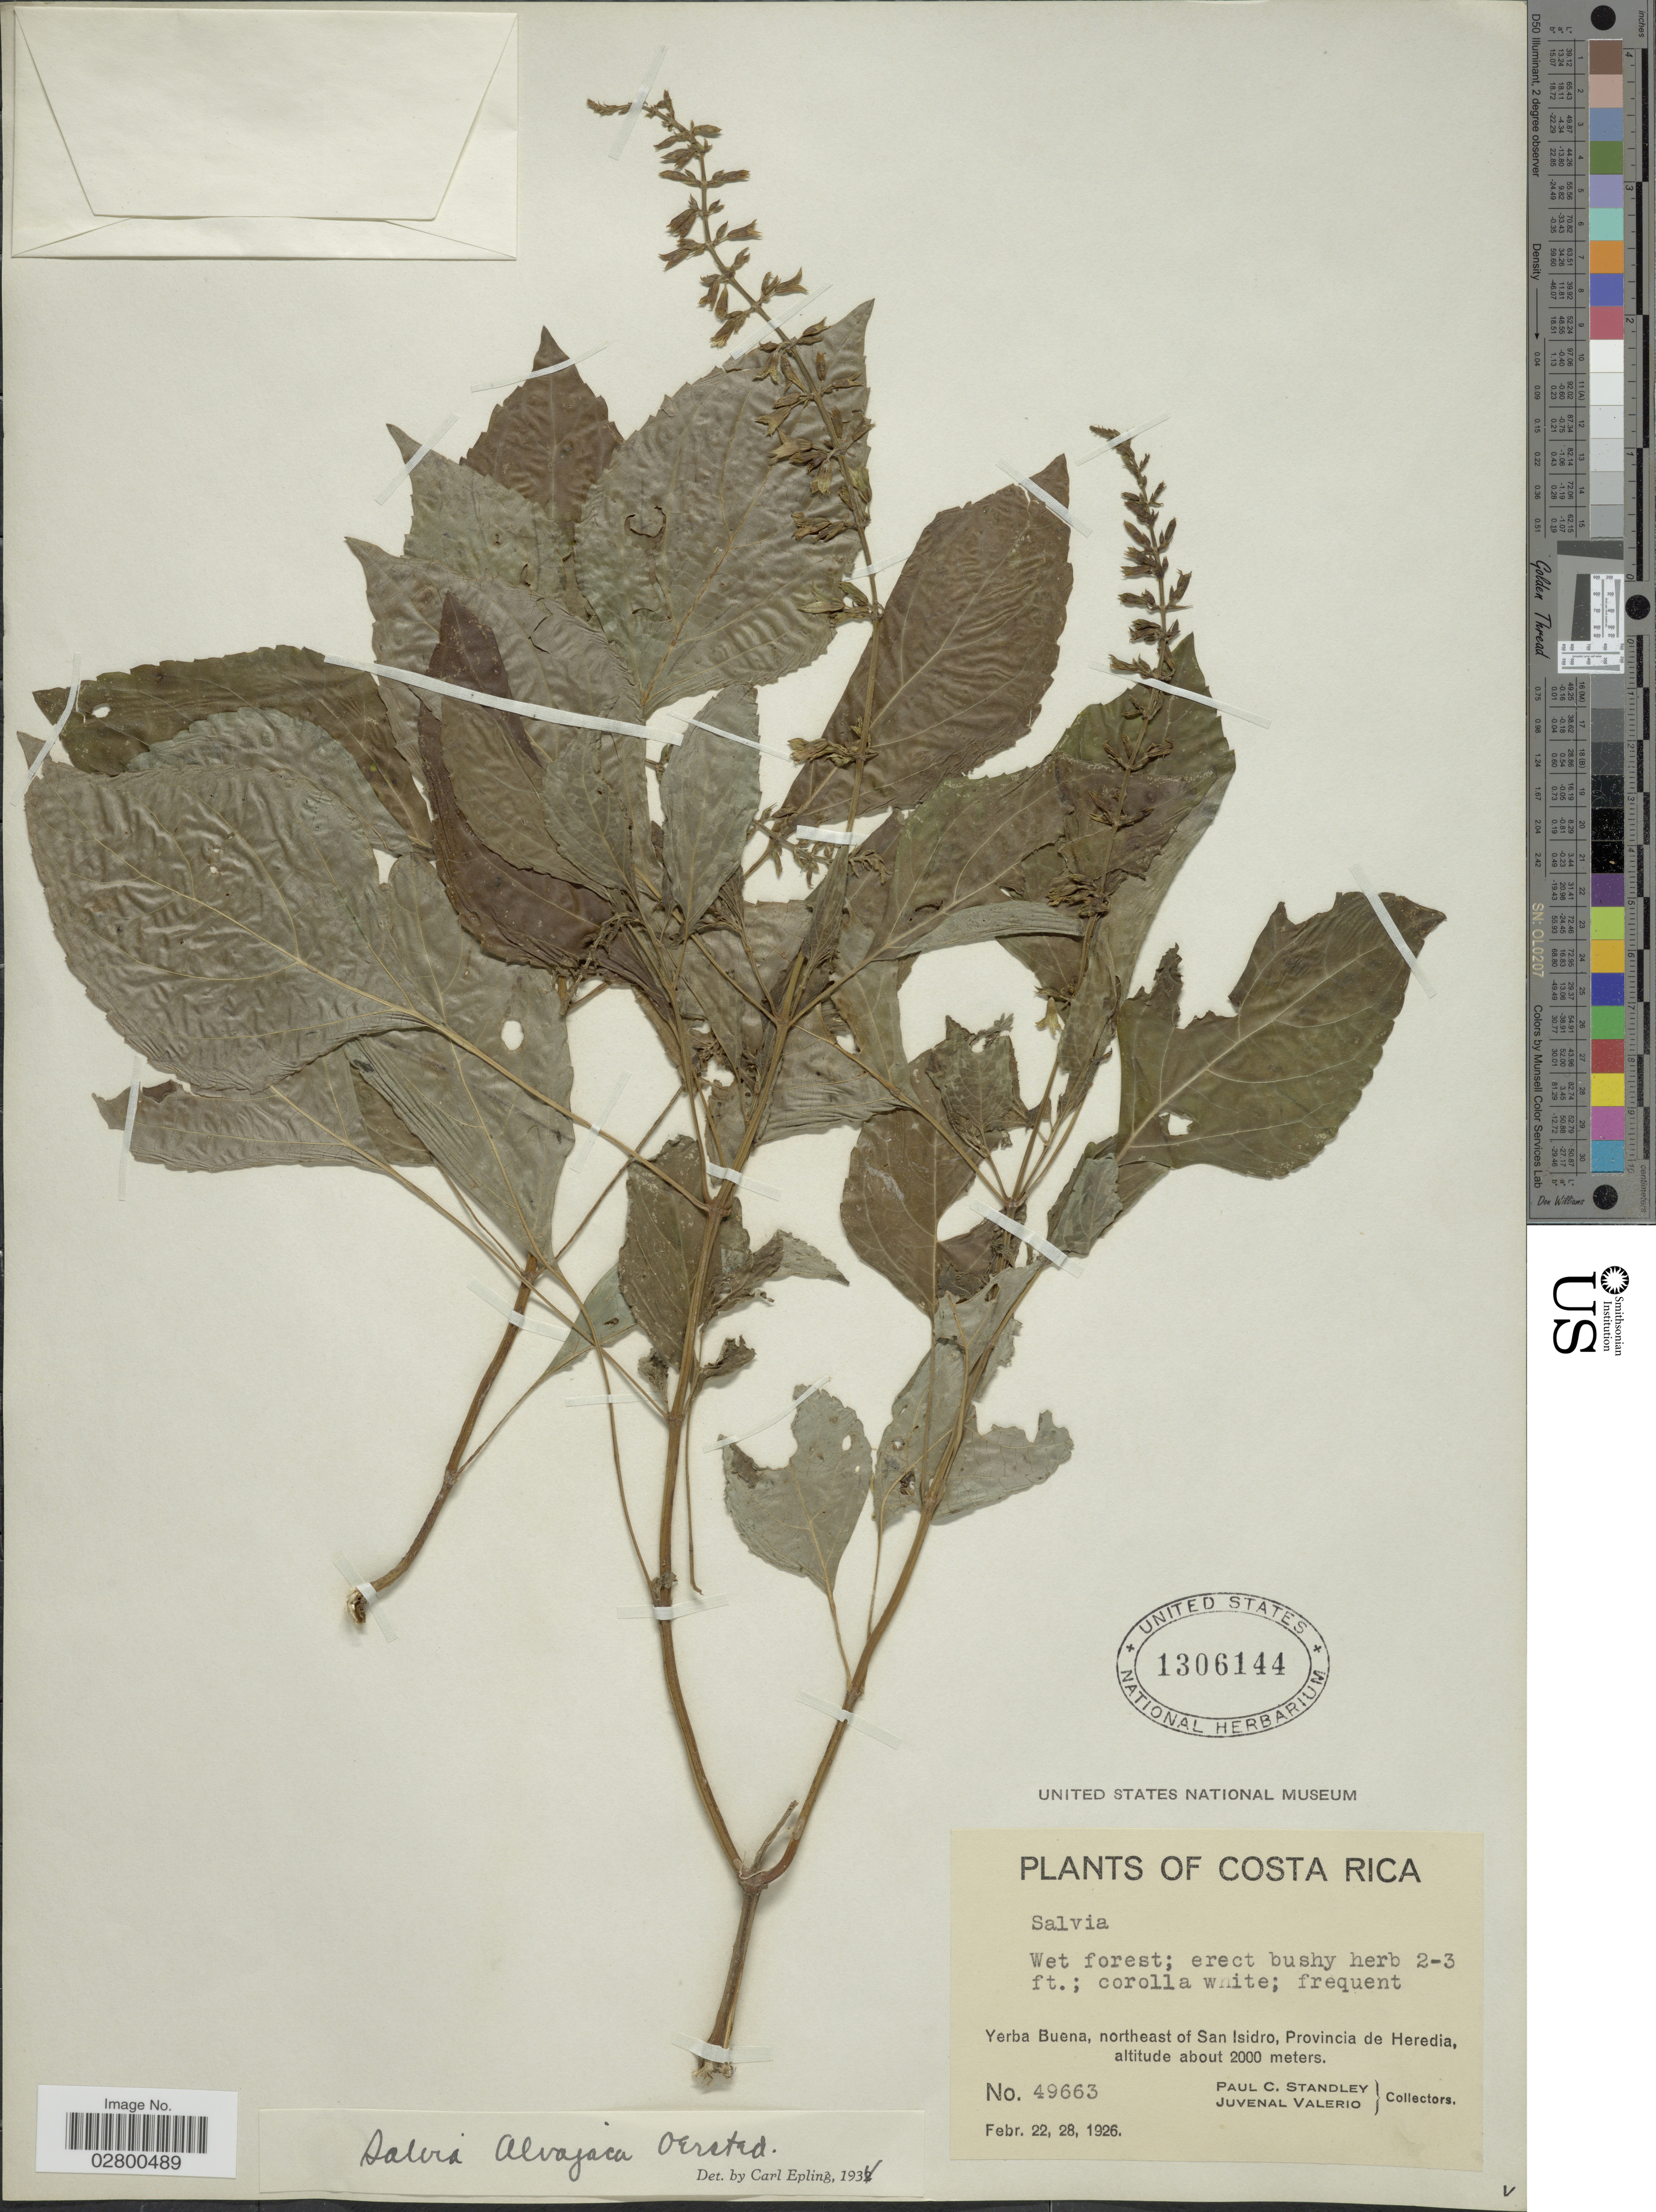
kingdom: Plantae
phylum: Tracheophyta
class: Magnoliopsida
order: Lamiales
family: Lamiaceae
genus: Salvia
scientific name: Salvia alvajaca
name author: Oerst.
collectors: P. C. Standley & J. Valerio R.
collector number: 49663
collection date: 1926-02-22/1926-02-28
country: Costa Rica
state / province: Heredia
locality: Yerba Buena, northeast of San Isidro.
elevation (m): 2000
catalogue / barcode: US 1306144